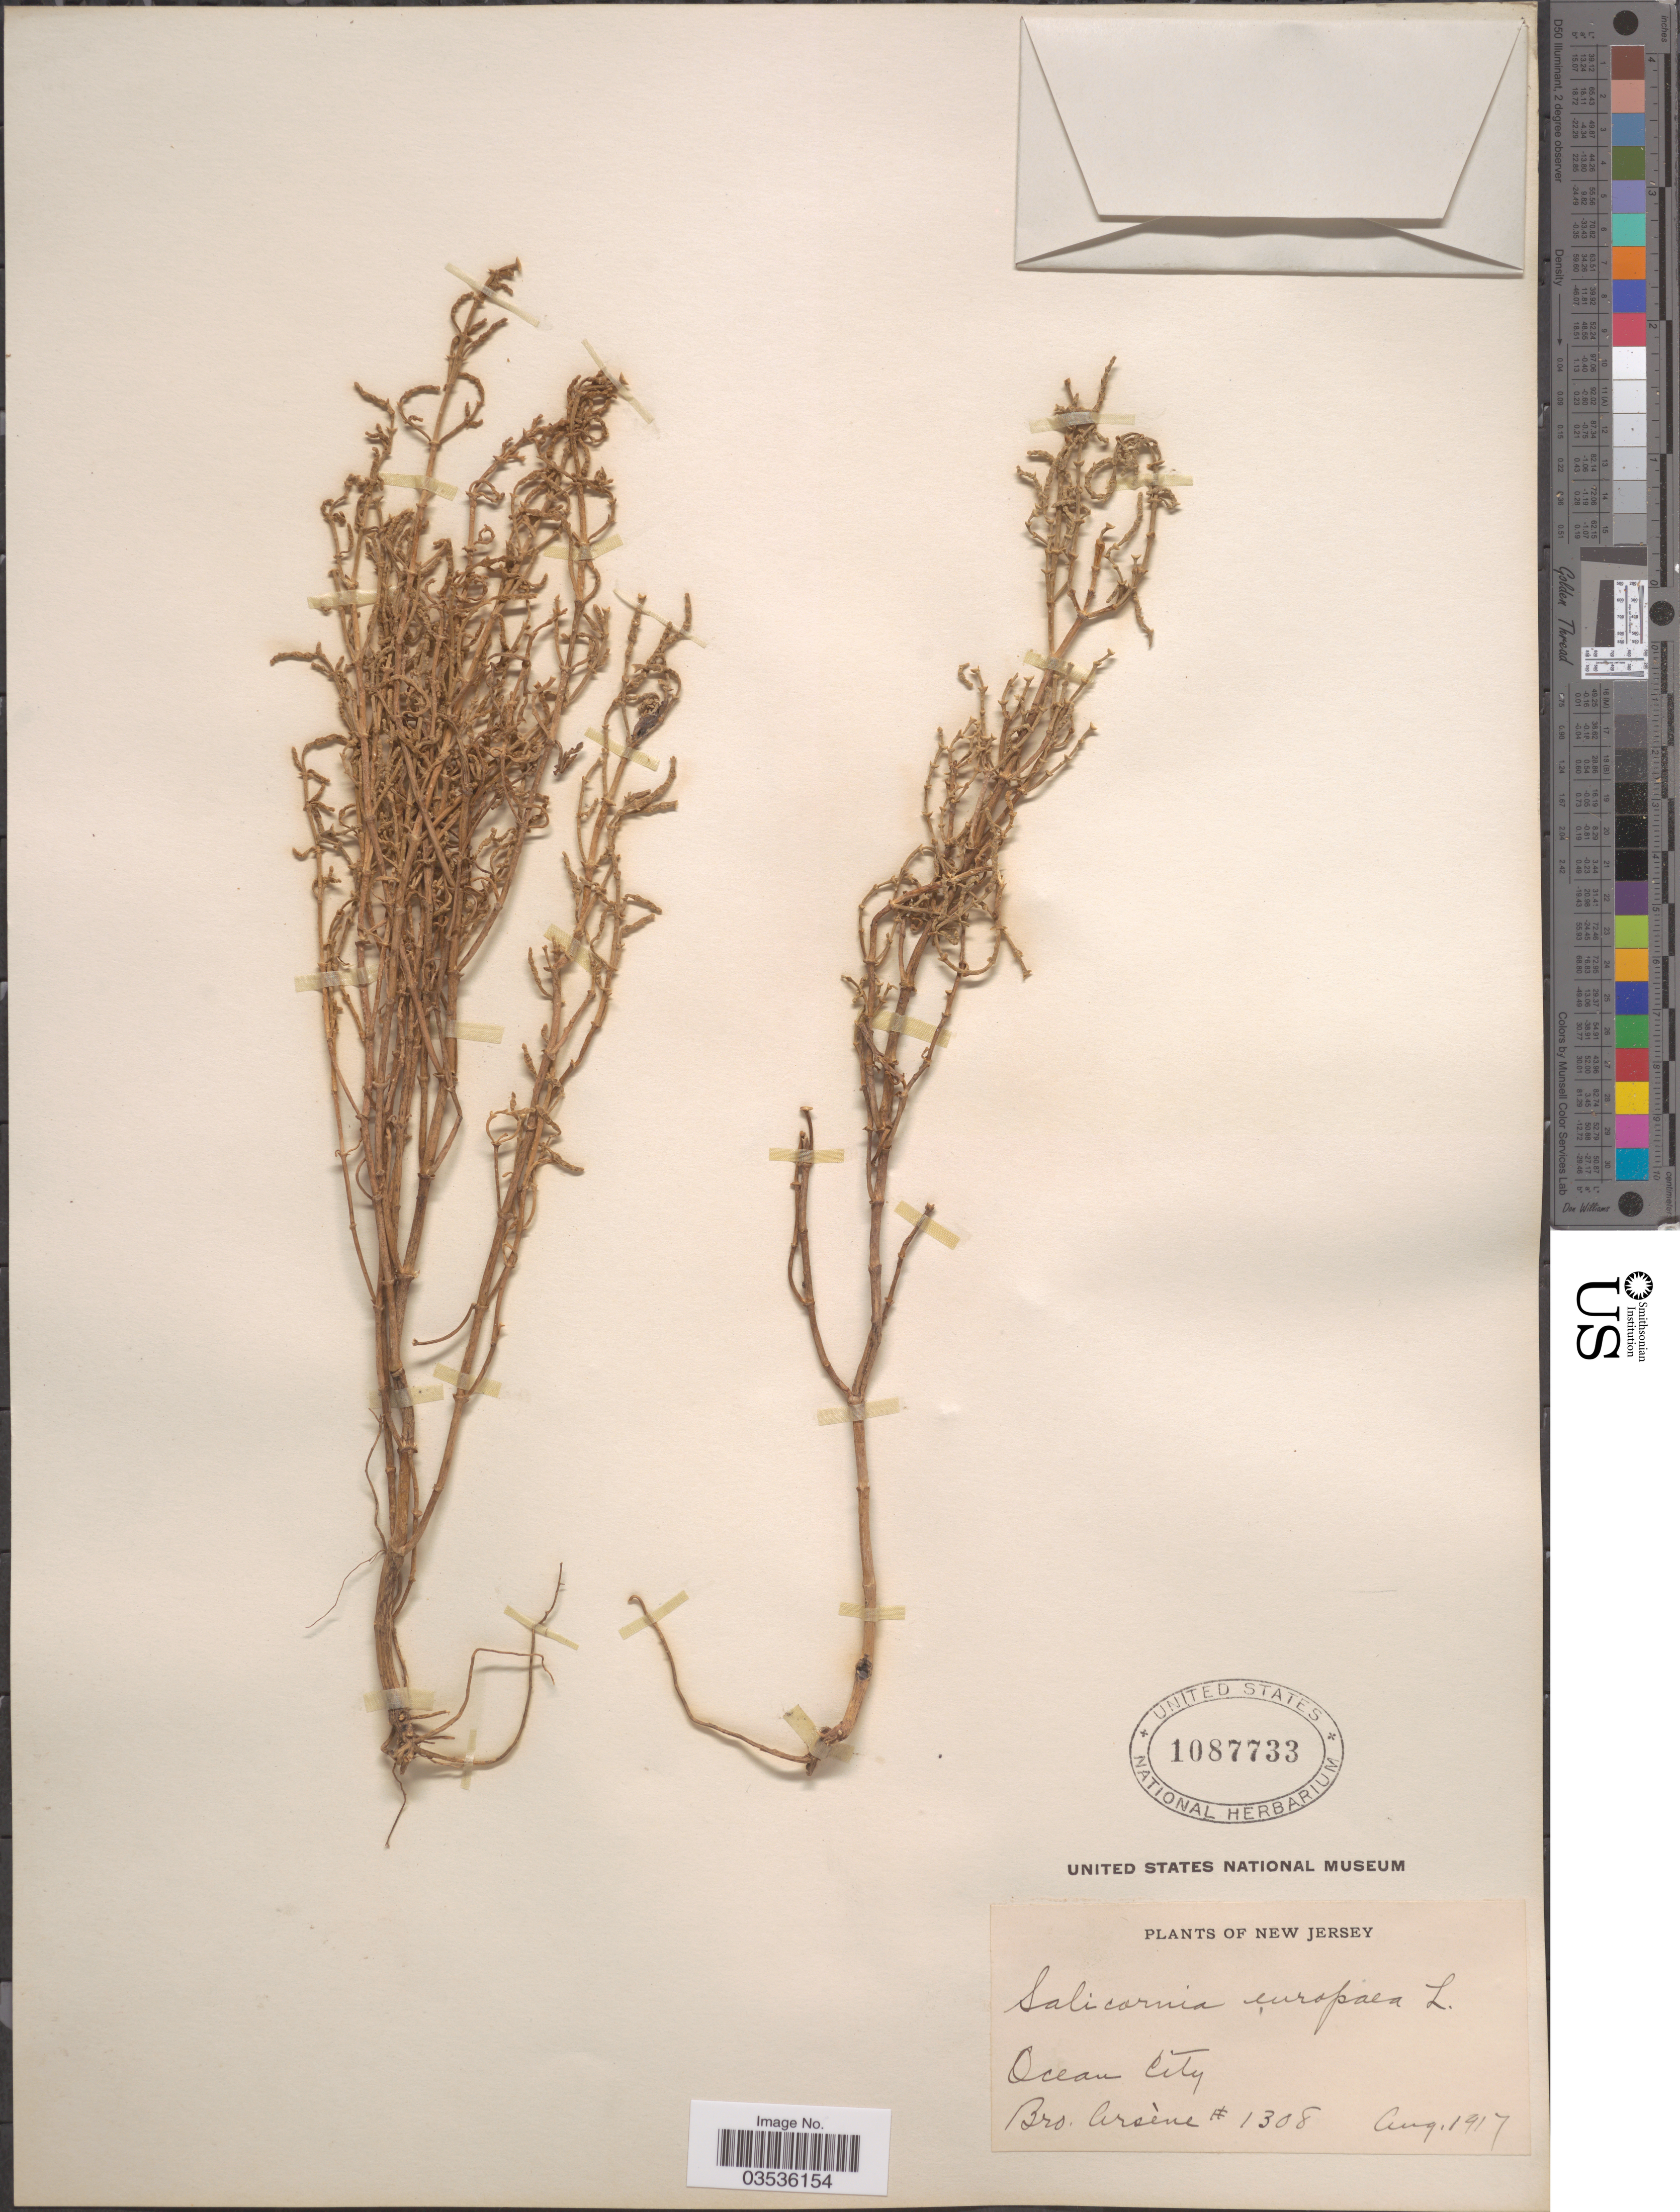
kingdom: Plantae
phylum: Tracheophyta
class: Magnoliopsida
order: Caryophyllales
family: Amaranthaceae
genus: Salicornia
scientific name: Salicornia europaea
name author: L.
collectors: F. Hyacinth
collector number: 1308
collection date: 1917-08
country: United States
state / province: New Jersey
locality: Ocean City.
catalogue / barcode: US 1087733